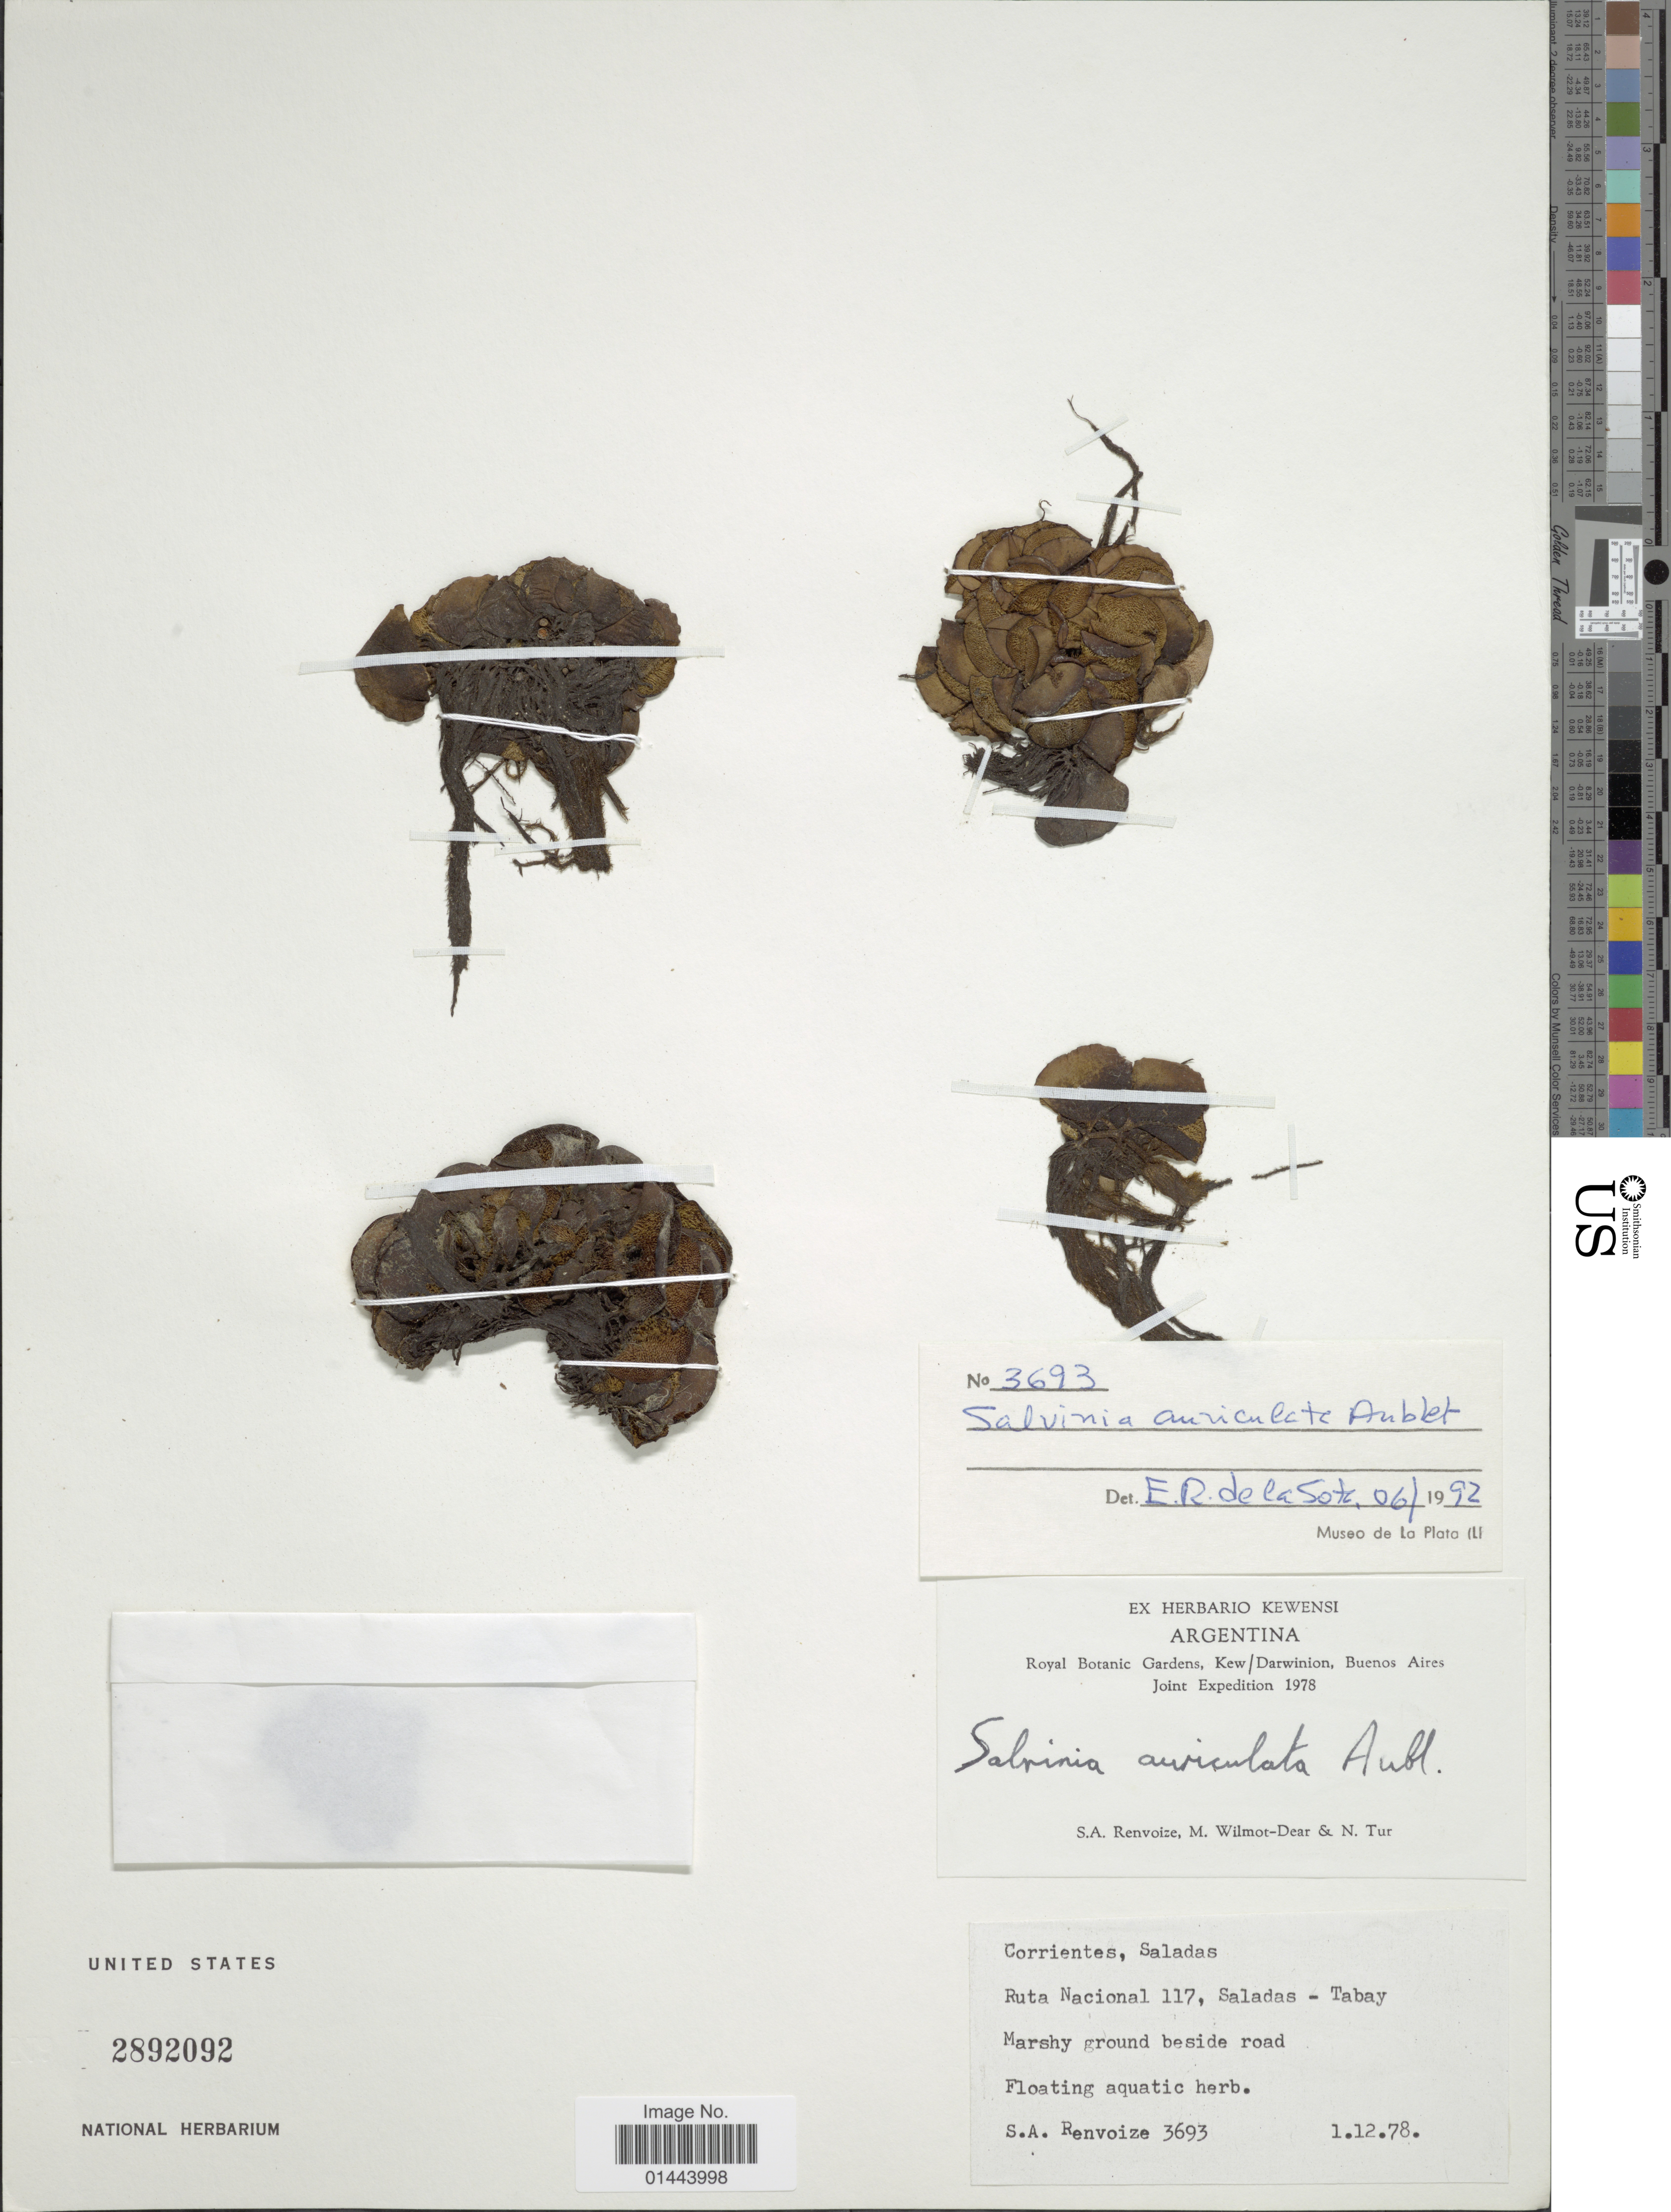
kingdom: Plantae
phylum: Tracheophyta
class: Polypodiopsida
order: Salviniales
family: Salviniaceae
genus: Salvinia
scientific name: Salvinia auriculata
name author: Aubl.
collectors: S. A. Renvoize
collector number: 3693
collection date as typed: Transcribed d/m/y: 1/12/78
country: Argentina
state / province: Corrientes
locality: Saladas, Ruta Nacional 117, Saladas- tabay, marshy ground beside road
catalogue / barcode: US 2892092